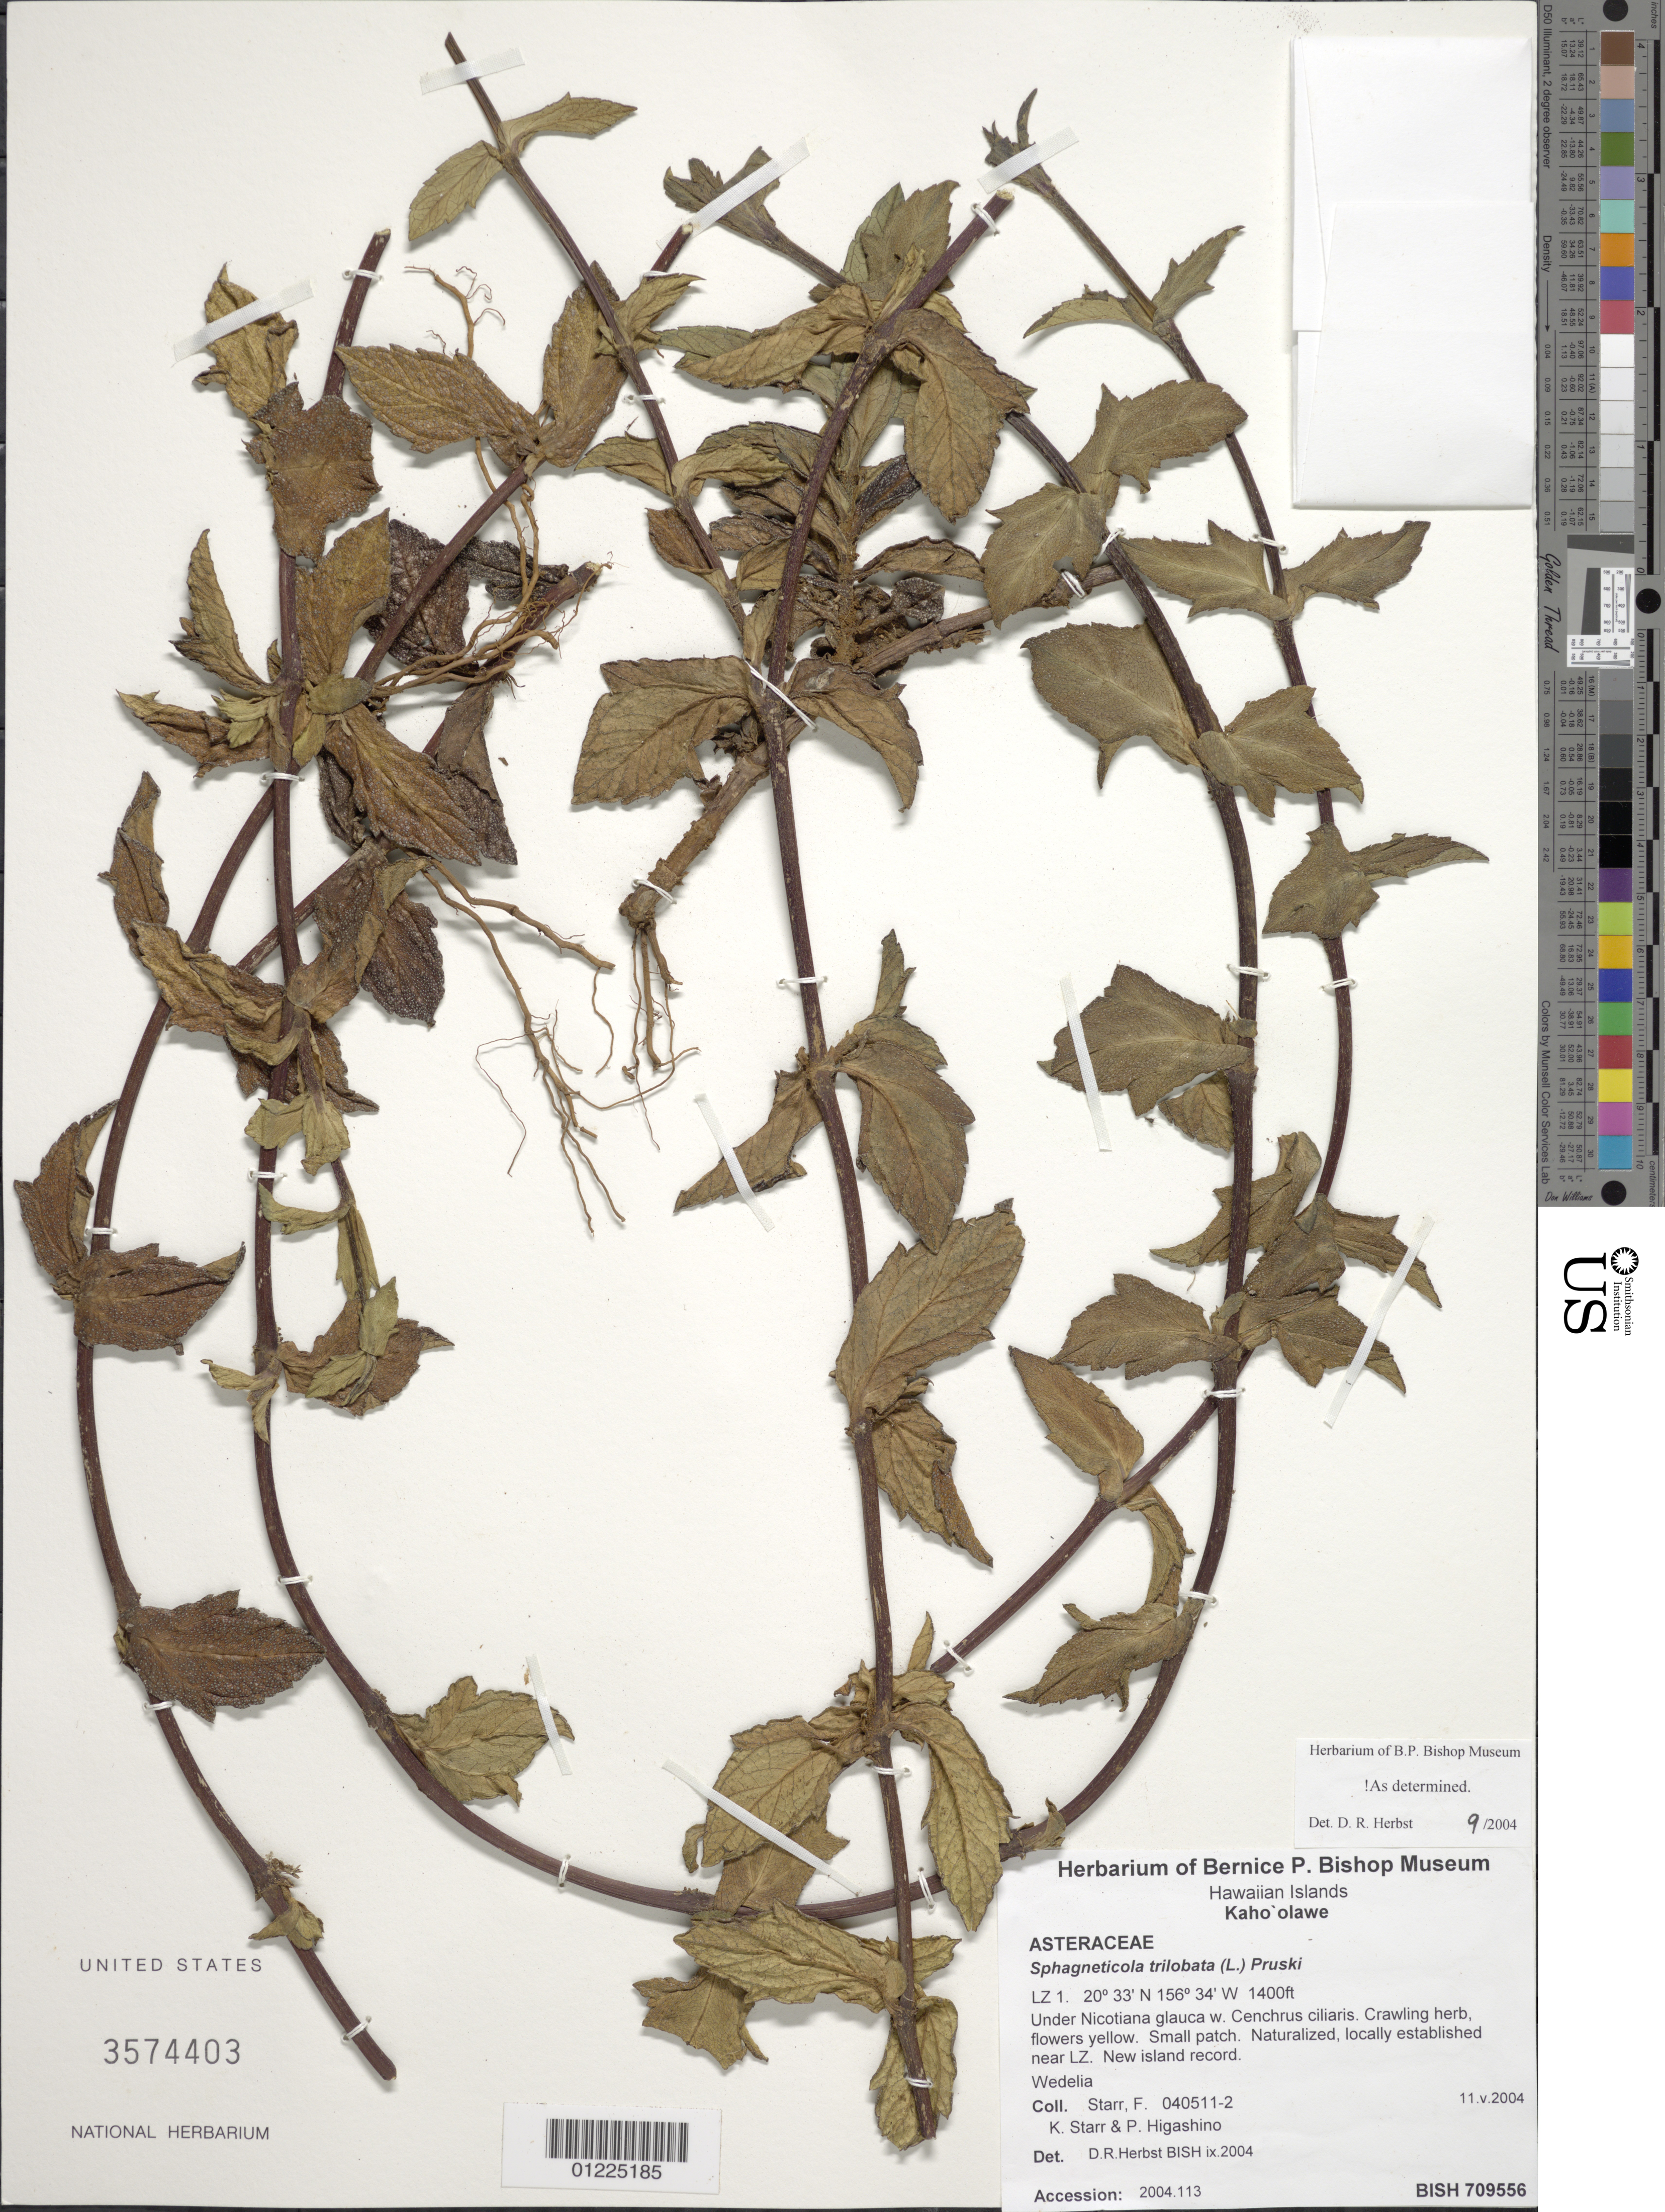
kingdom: Plantae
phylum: Tracheophyta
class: Magnoliopsida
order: Asterales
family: Asteraceae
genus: Sphagneticola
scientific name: Sphagneticola trilobata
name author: (L.) Pruski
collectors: K. Starr & P. Higashino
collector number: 040511-2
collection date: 2004-05-11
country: United States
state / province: Hawaii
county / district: Maui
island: Kaho'olawe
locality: LZ 1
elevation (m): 427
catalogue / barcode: US 3574403